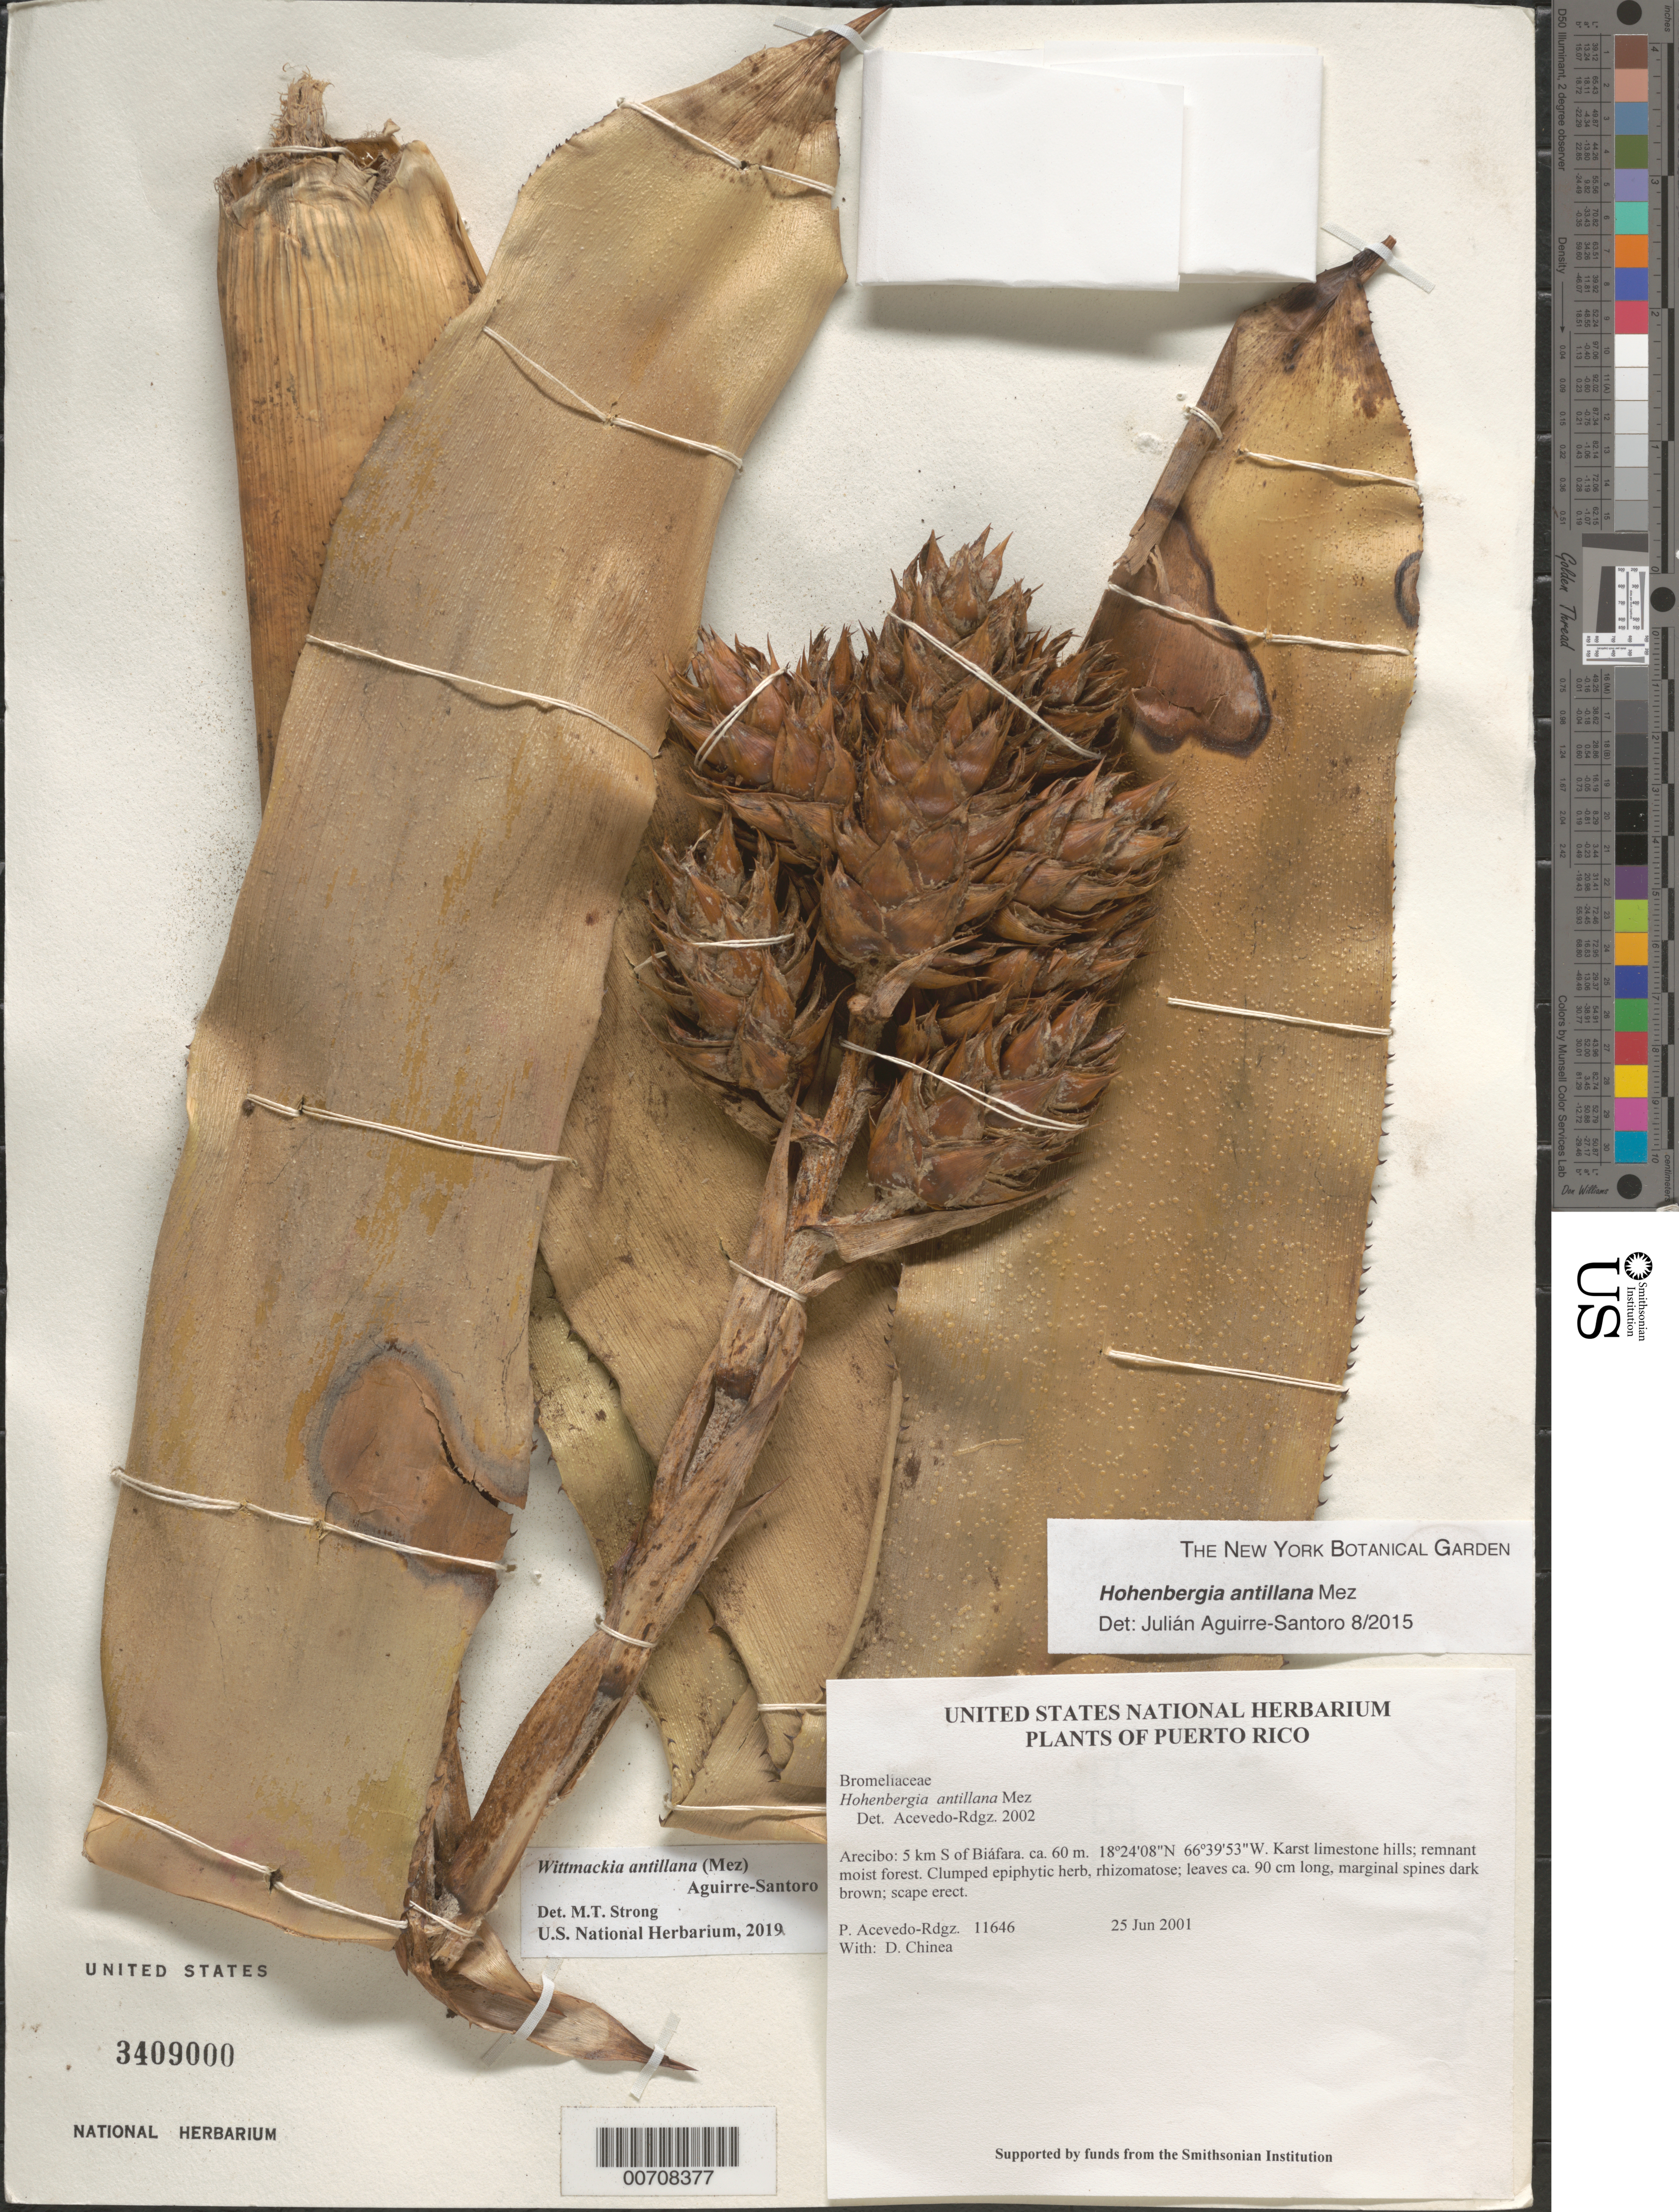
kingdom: Plantae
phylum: Tracheophyta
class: Liliopsida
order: Poales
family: Bromeliaceae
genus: Wittmackia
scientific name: Wittmackia antillana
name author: (Mez) Aguirre-Santoro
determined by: Strong, Mark T., (BOT), Smithsonian Institution - National Museum of Natural History (UNITED STATES)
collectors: P. Acevedo-Rodr. & D. Chinea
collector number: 11646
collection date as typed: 25 Jun 2001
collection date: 2001-06-25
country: Puerto Rico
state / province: Arecibo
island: Puerto Rico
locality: Arecibo: 5 km S of Biáfara.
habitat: Karst limestone hills; remnant moist forest.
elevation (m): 60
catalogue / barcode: US 3409000